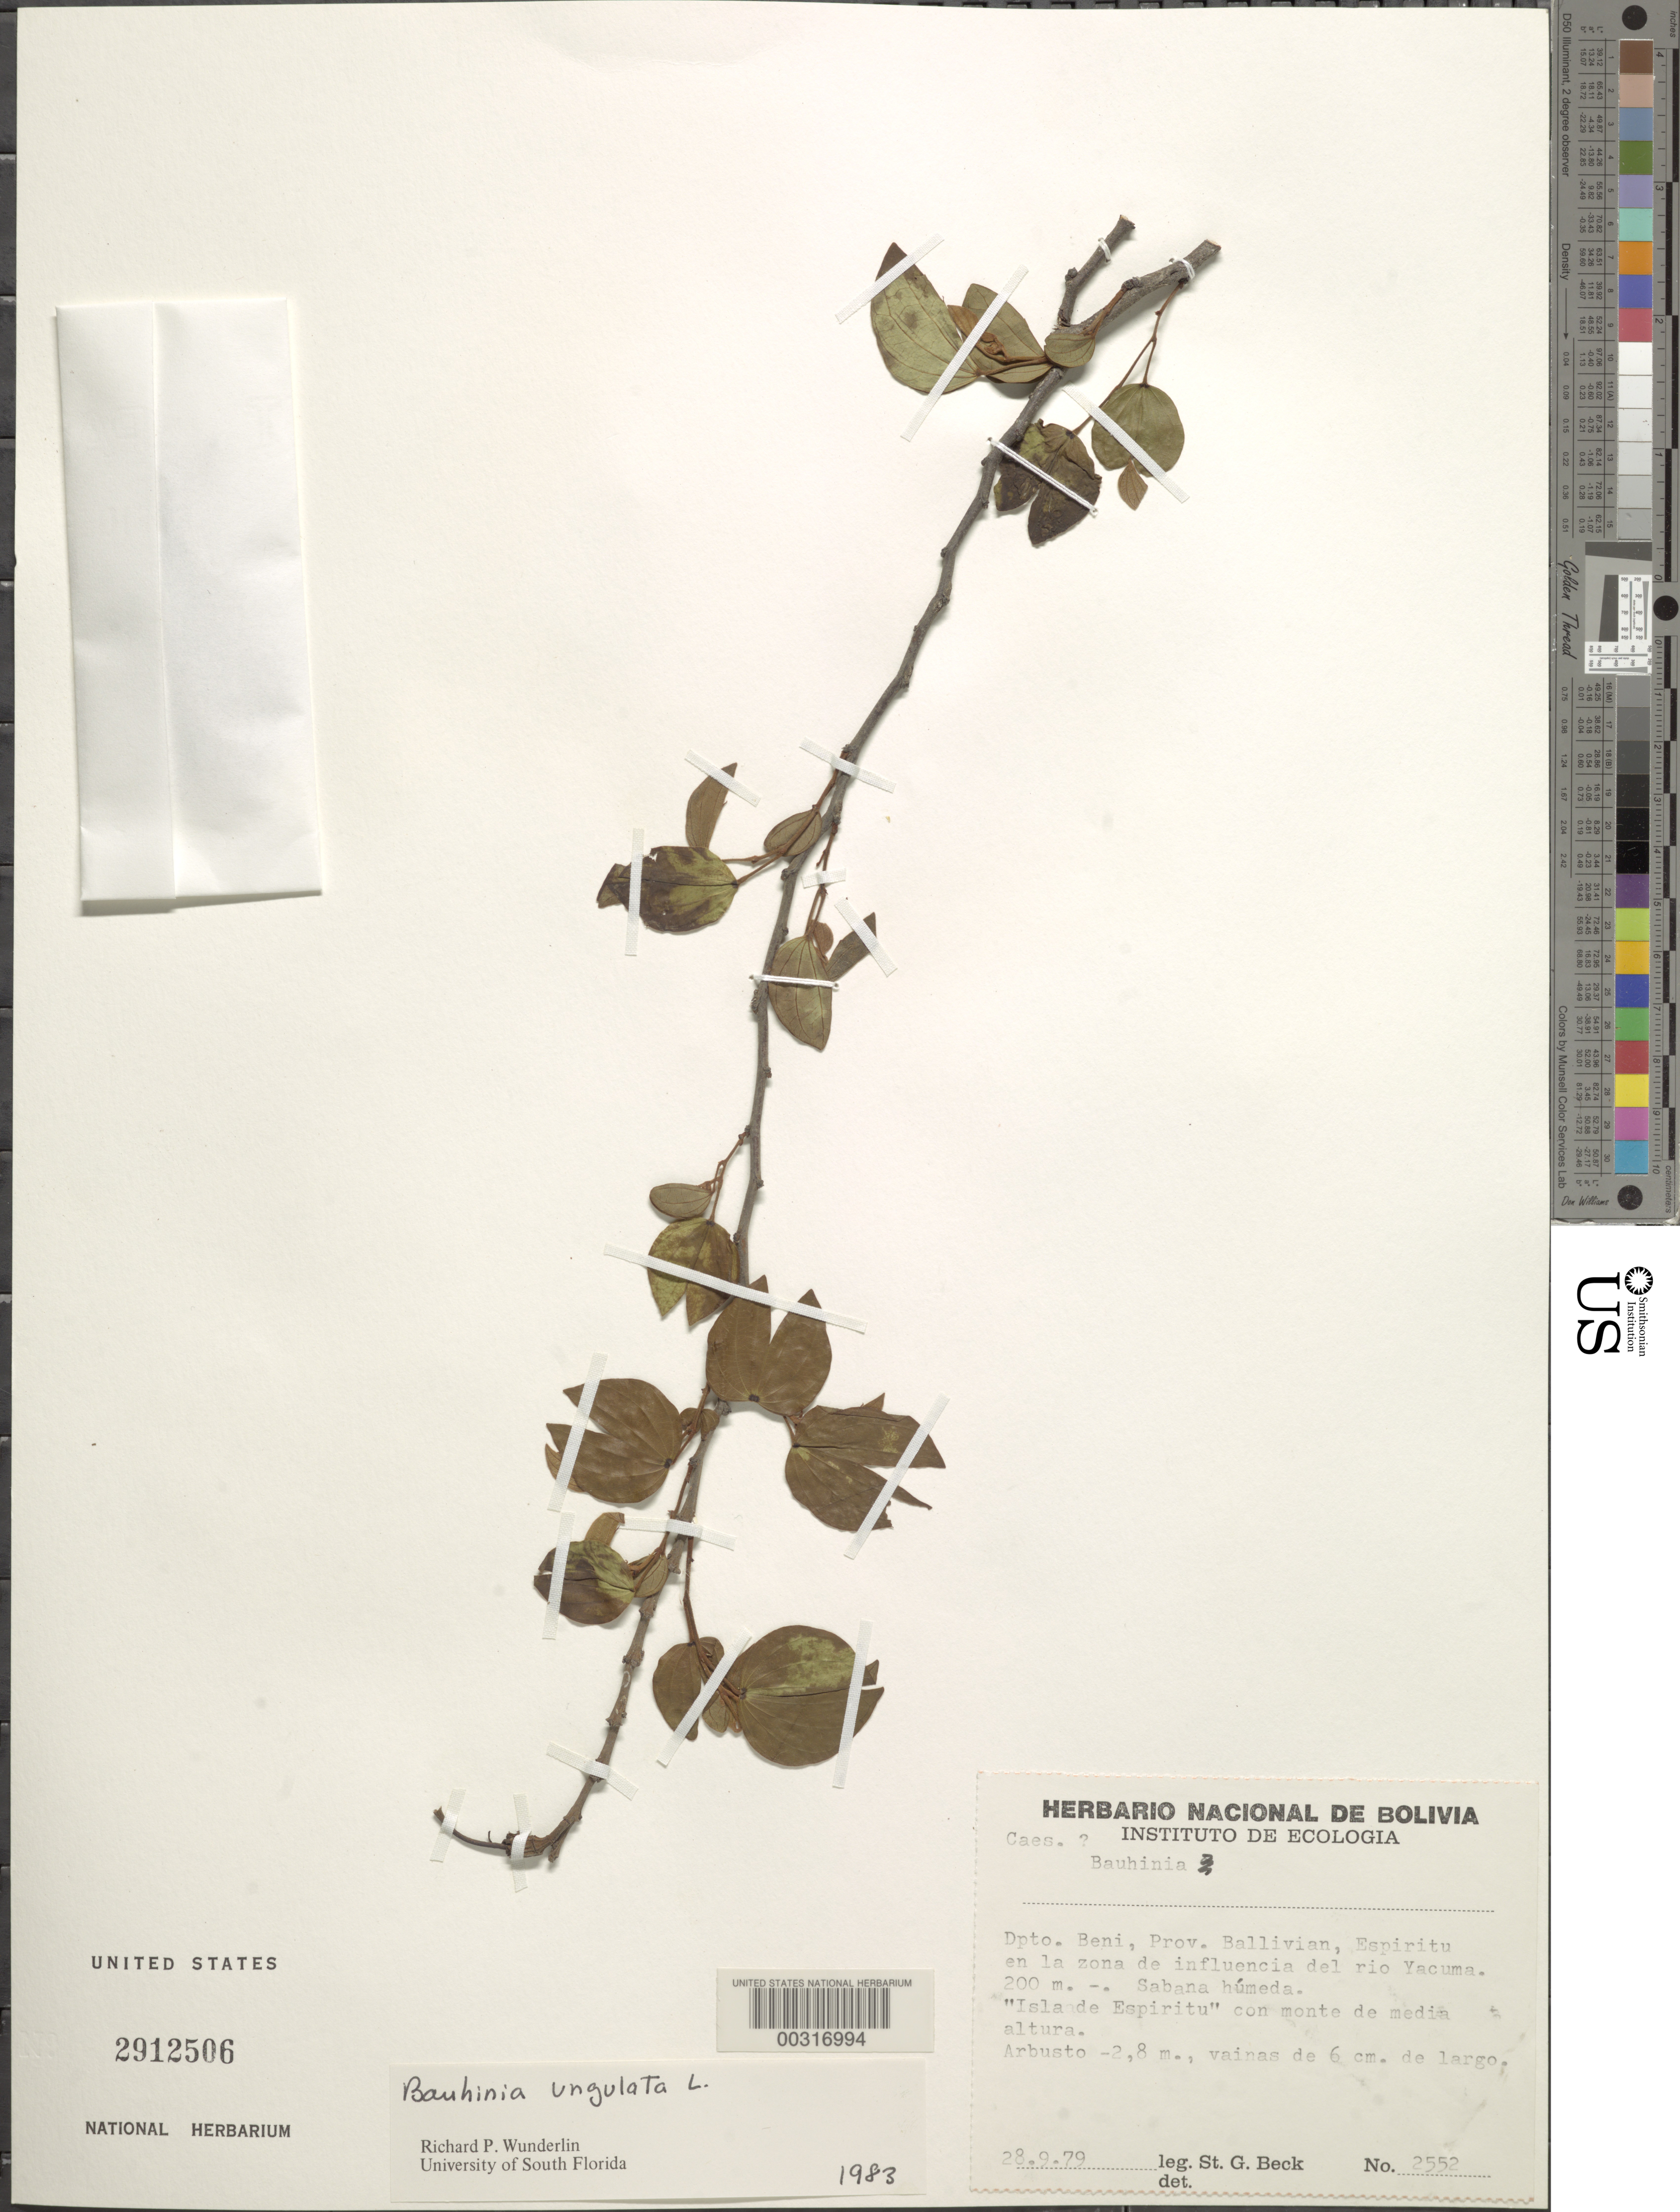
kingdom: Plantae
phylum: Tracheophyta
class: Magnoliopsida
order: Fabales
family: Fabaceae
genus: Bauhinia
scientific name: Bauhinia ungulata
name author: L.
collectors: S. G. Beck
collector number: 2252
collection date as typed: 28 Sep 1979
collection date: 1979-09-28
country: Bolivia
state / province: Beni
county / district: General José Ballivián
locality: Isla Espirito, Rio Yacuma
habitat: Wet savanna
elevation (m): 200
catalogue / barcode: US 2912506